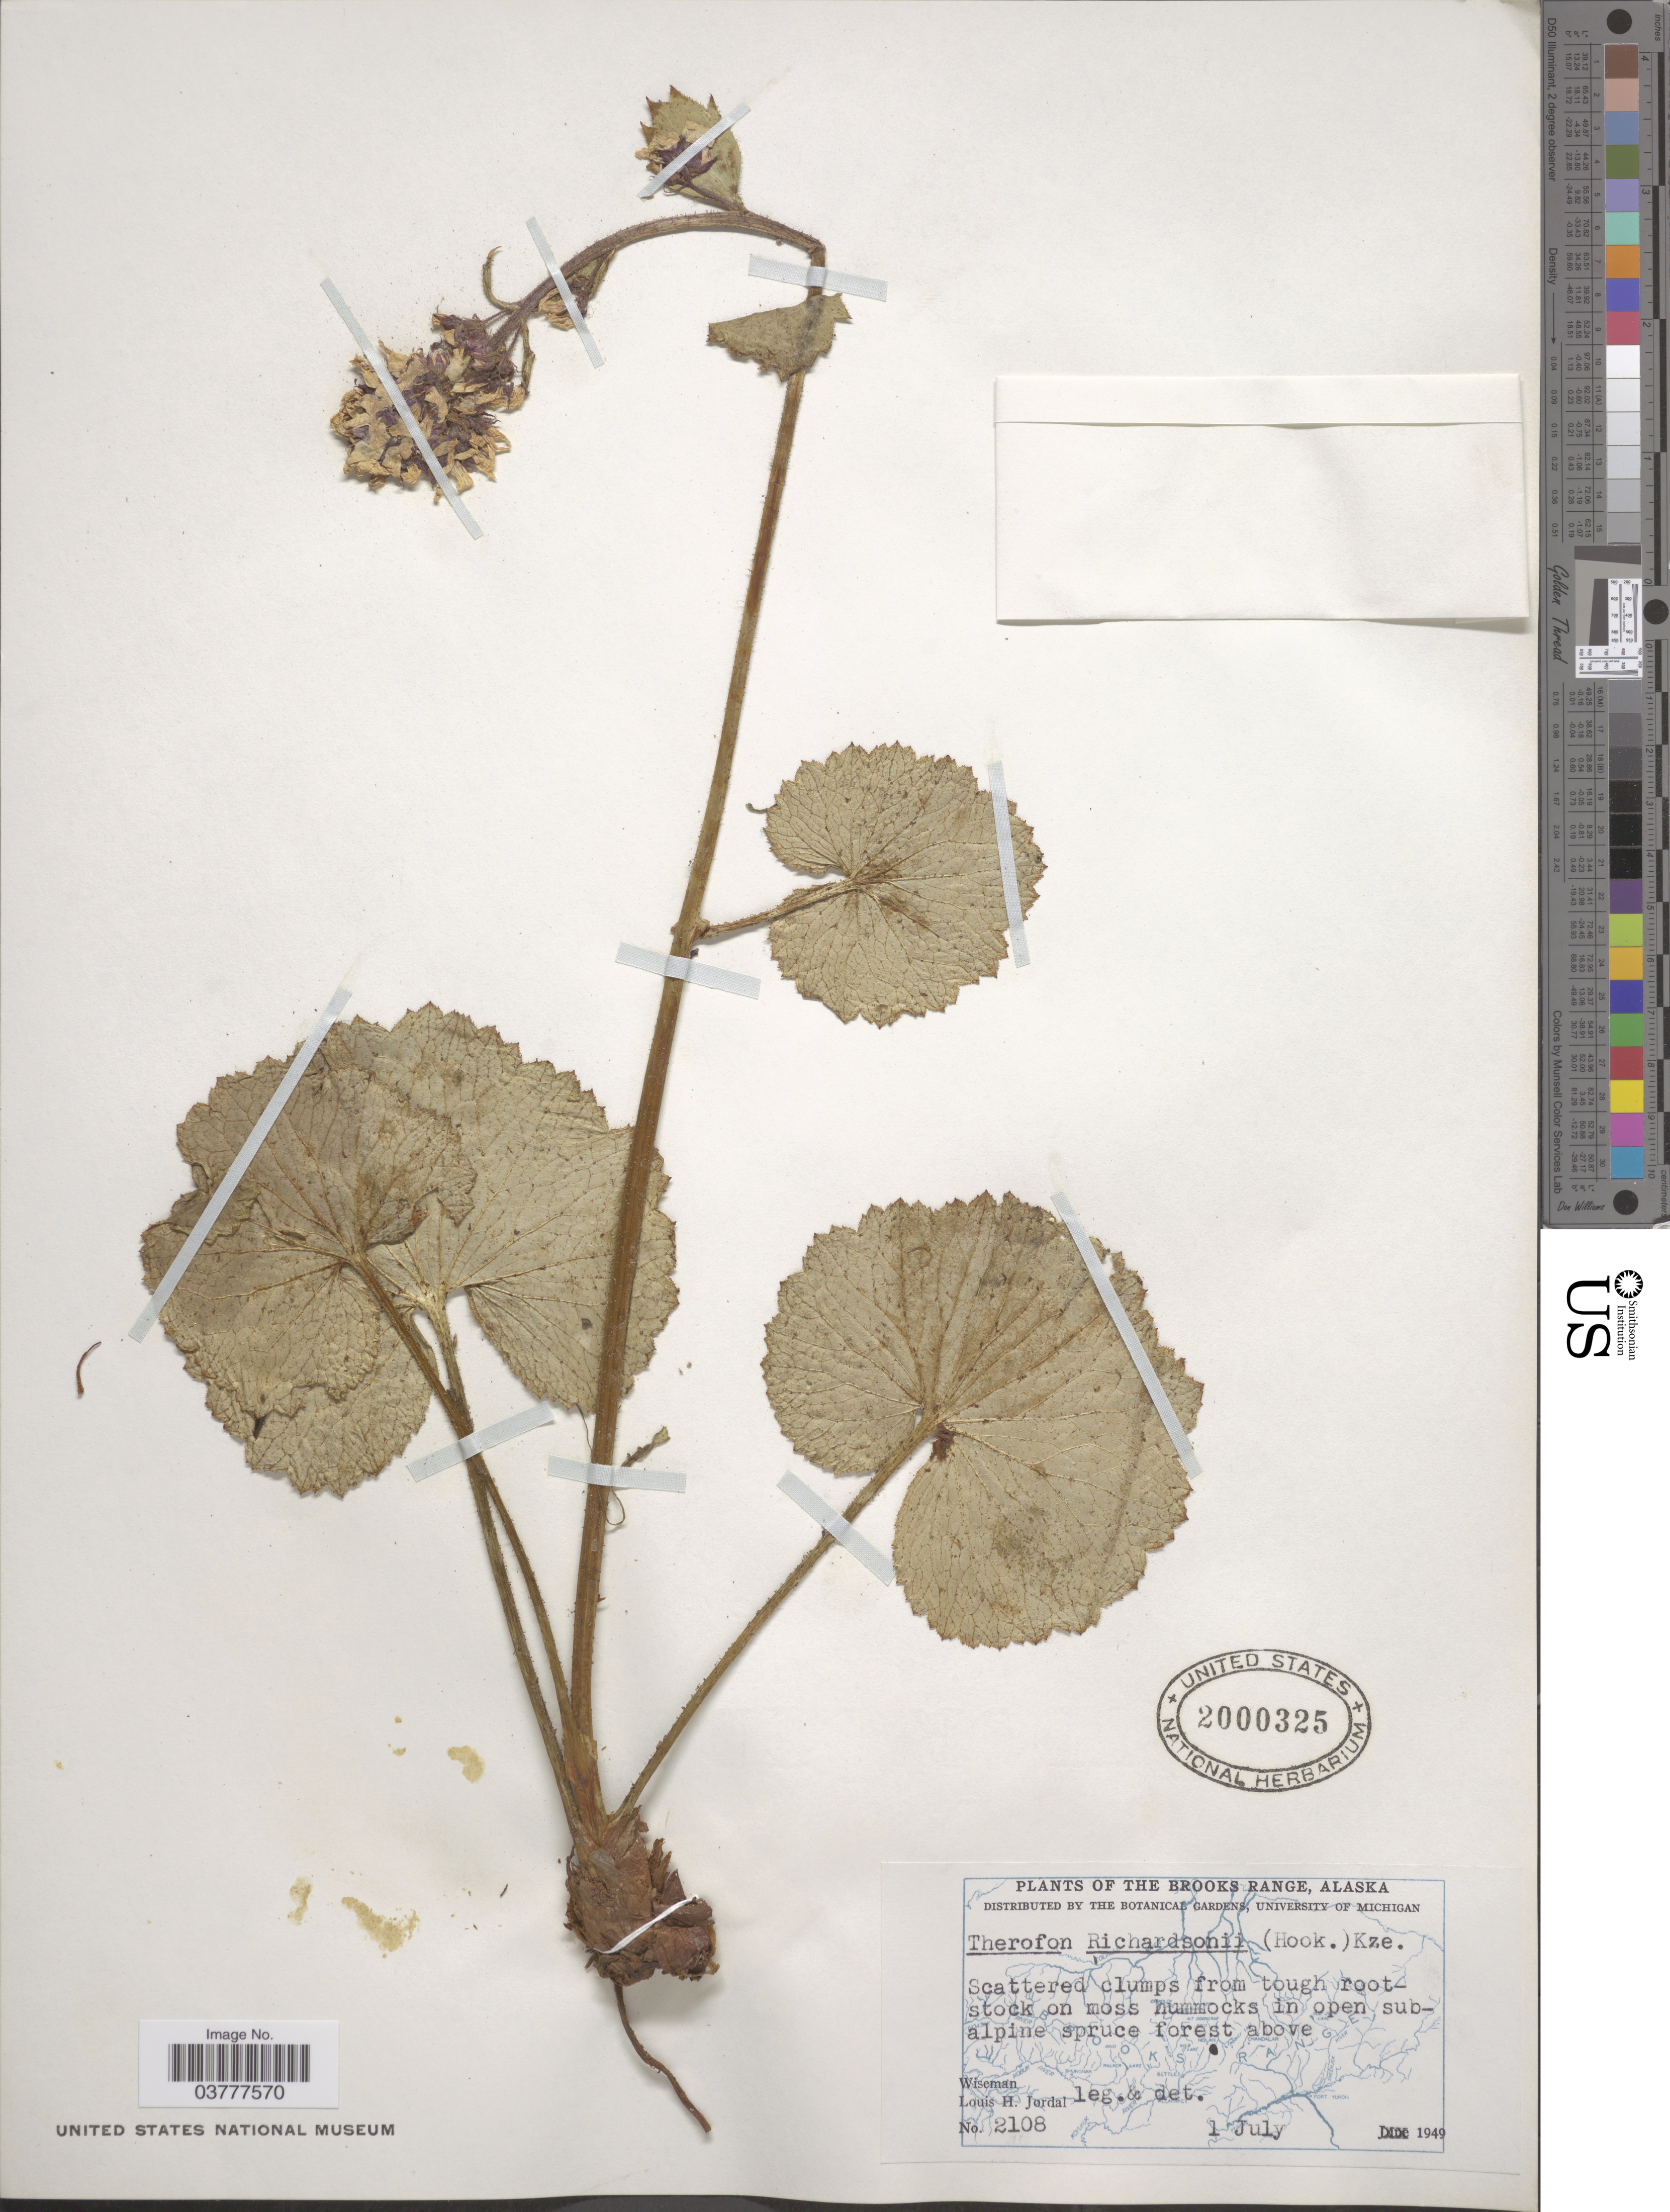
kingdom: Plantae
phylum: Tracheophyta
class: Magnoliopsida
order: Saxifragales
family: Saxifragaceae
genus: Boykinia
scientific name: Boykinia richardsonii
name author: (Hook.) A. Gray ex B.D. Jacks.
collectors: L. Jordal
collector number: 2108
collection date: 1949-07-01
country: United States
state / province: Alaska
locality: Brooks Range. Above Wiseman.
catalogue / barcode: US 2000325